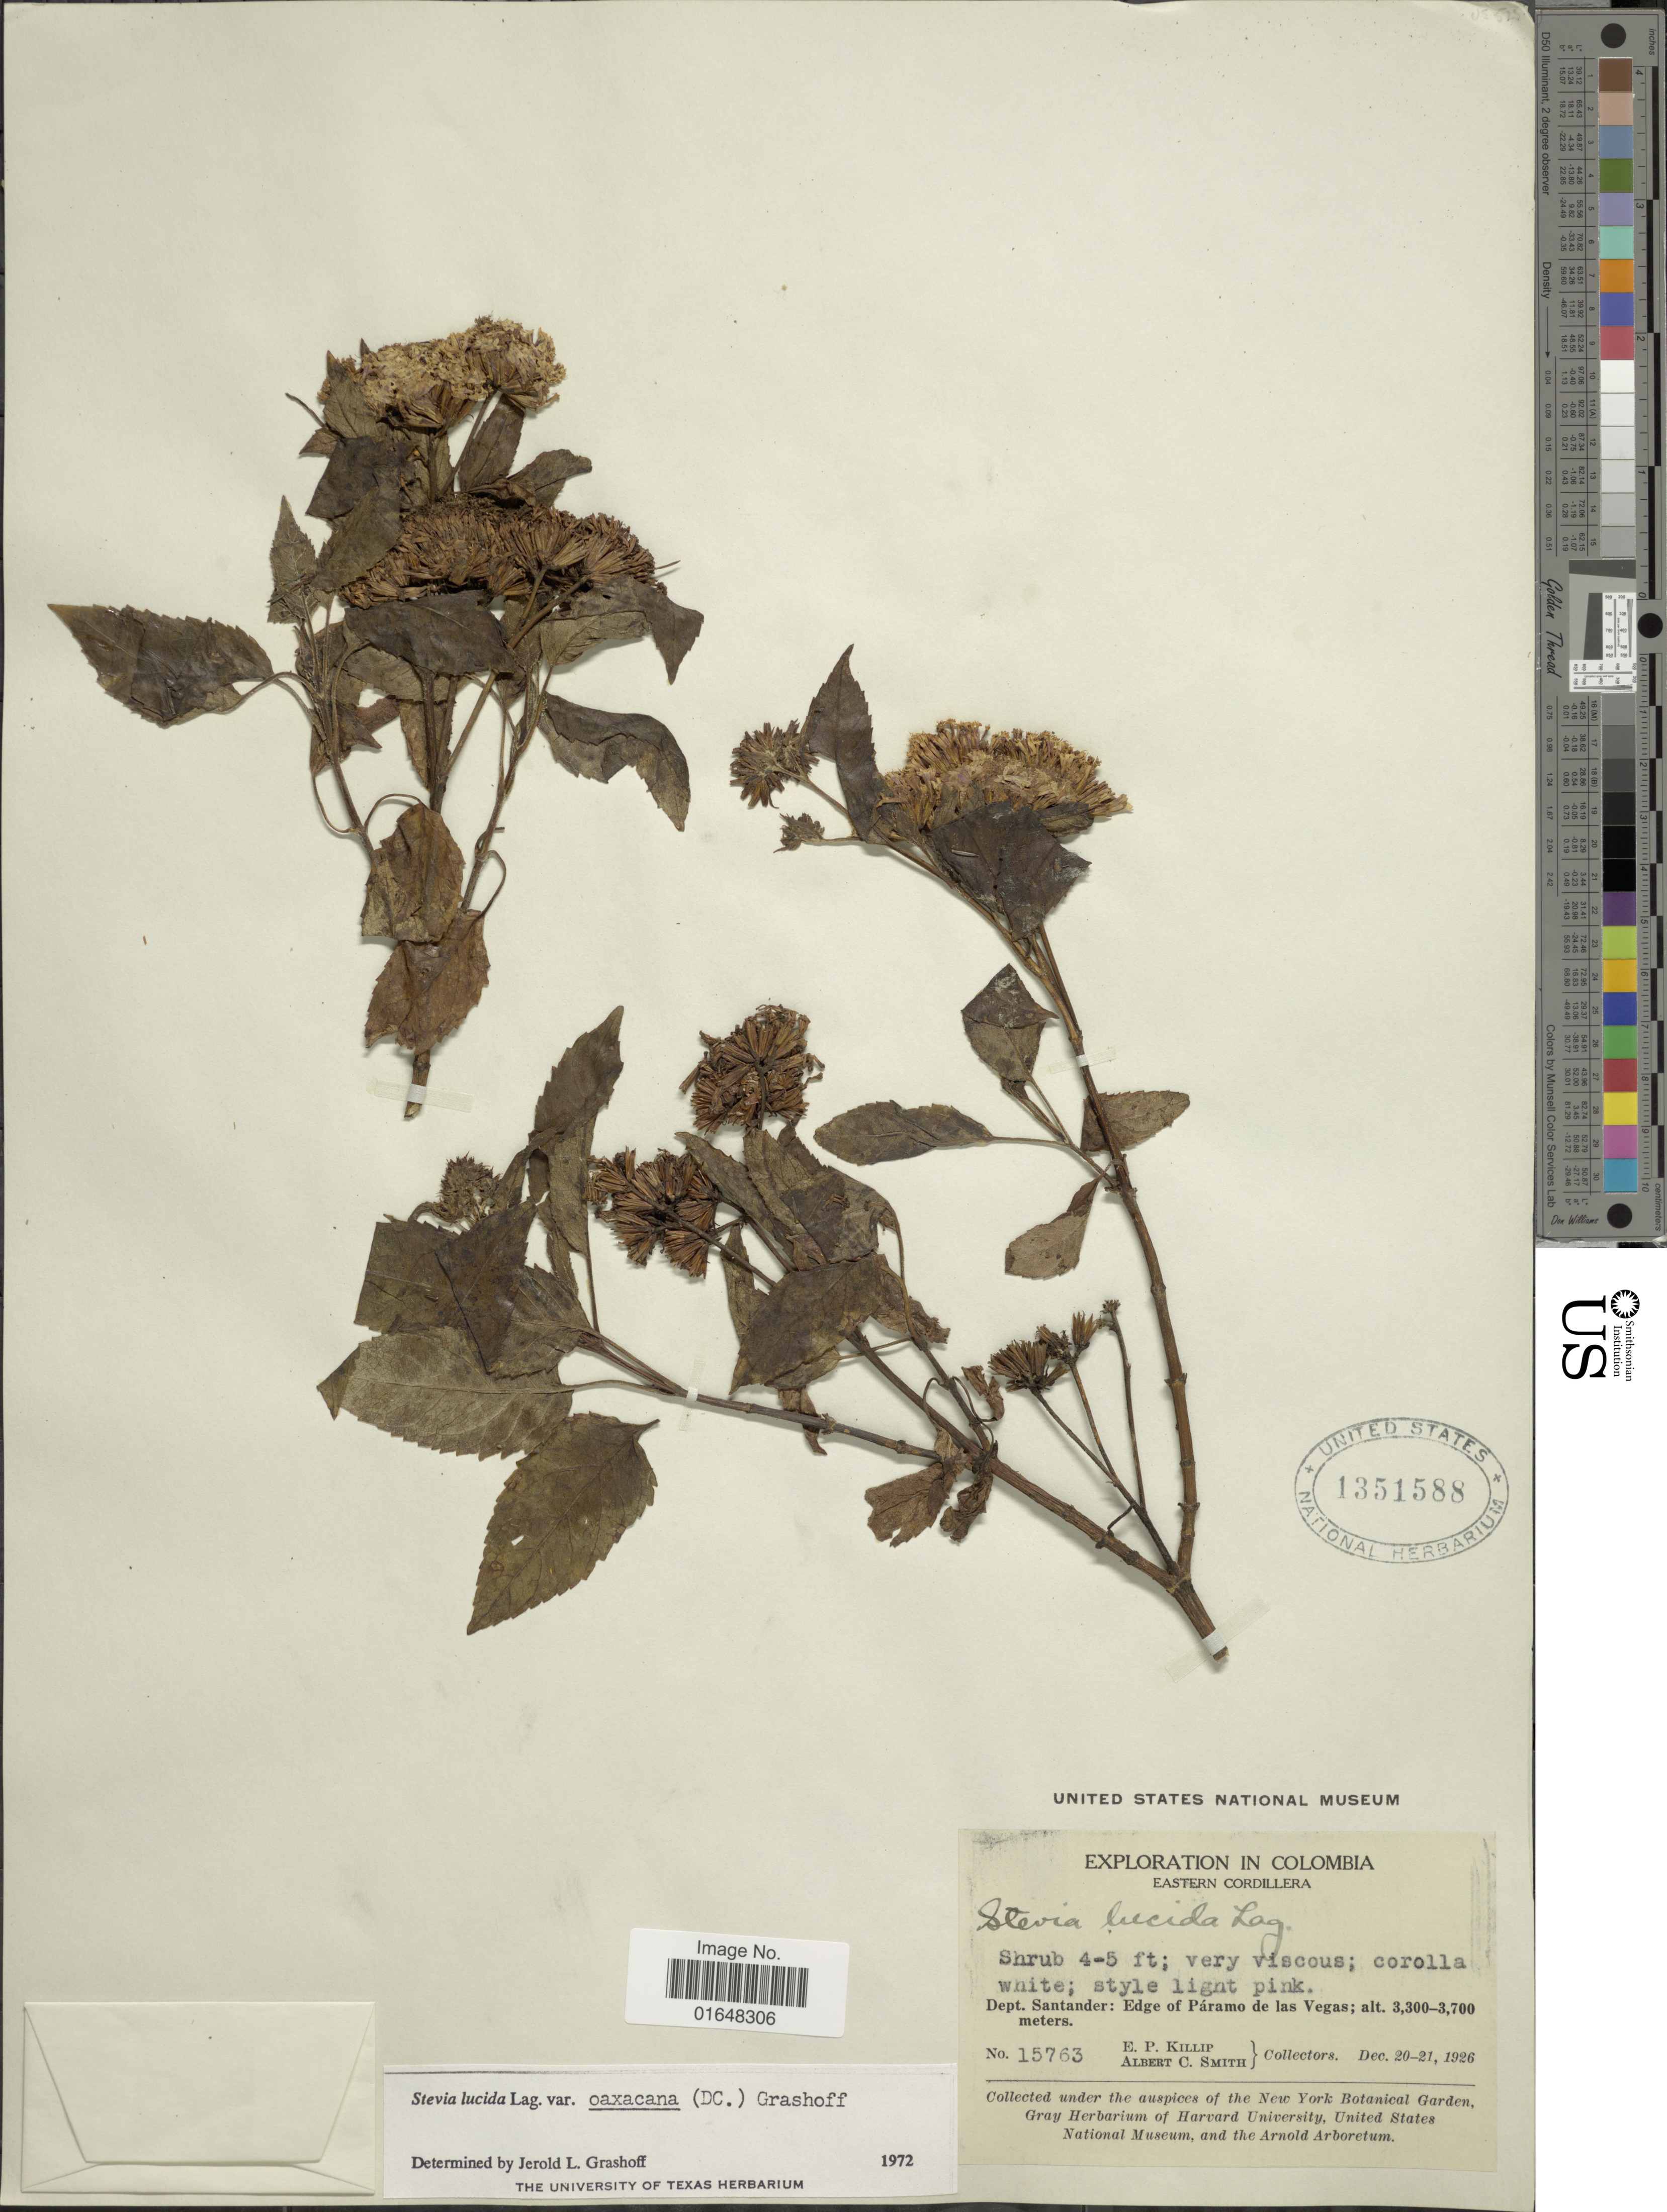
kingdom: Plantae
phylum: Tracheophyta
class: Magnoliopsida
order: Asterales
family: Asteraceae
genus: Stevia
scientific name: Stevia lucida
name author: Lag.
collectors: E. P. Killip & A. C. Smith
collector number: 15763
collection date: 1926-12-20/1926-12-21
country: Colombia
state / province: Santander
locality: Eastern Cordillera. Dept. Santander: Edge of Páramo de las Vegas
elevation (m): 3300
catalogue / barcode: US 1351588